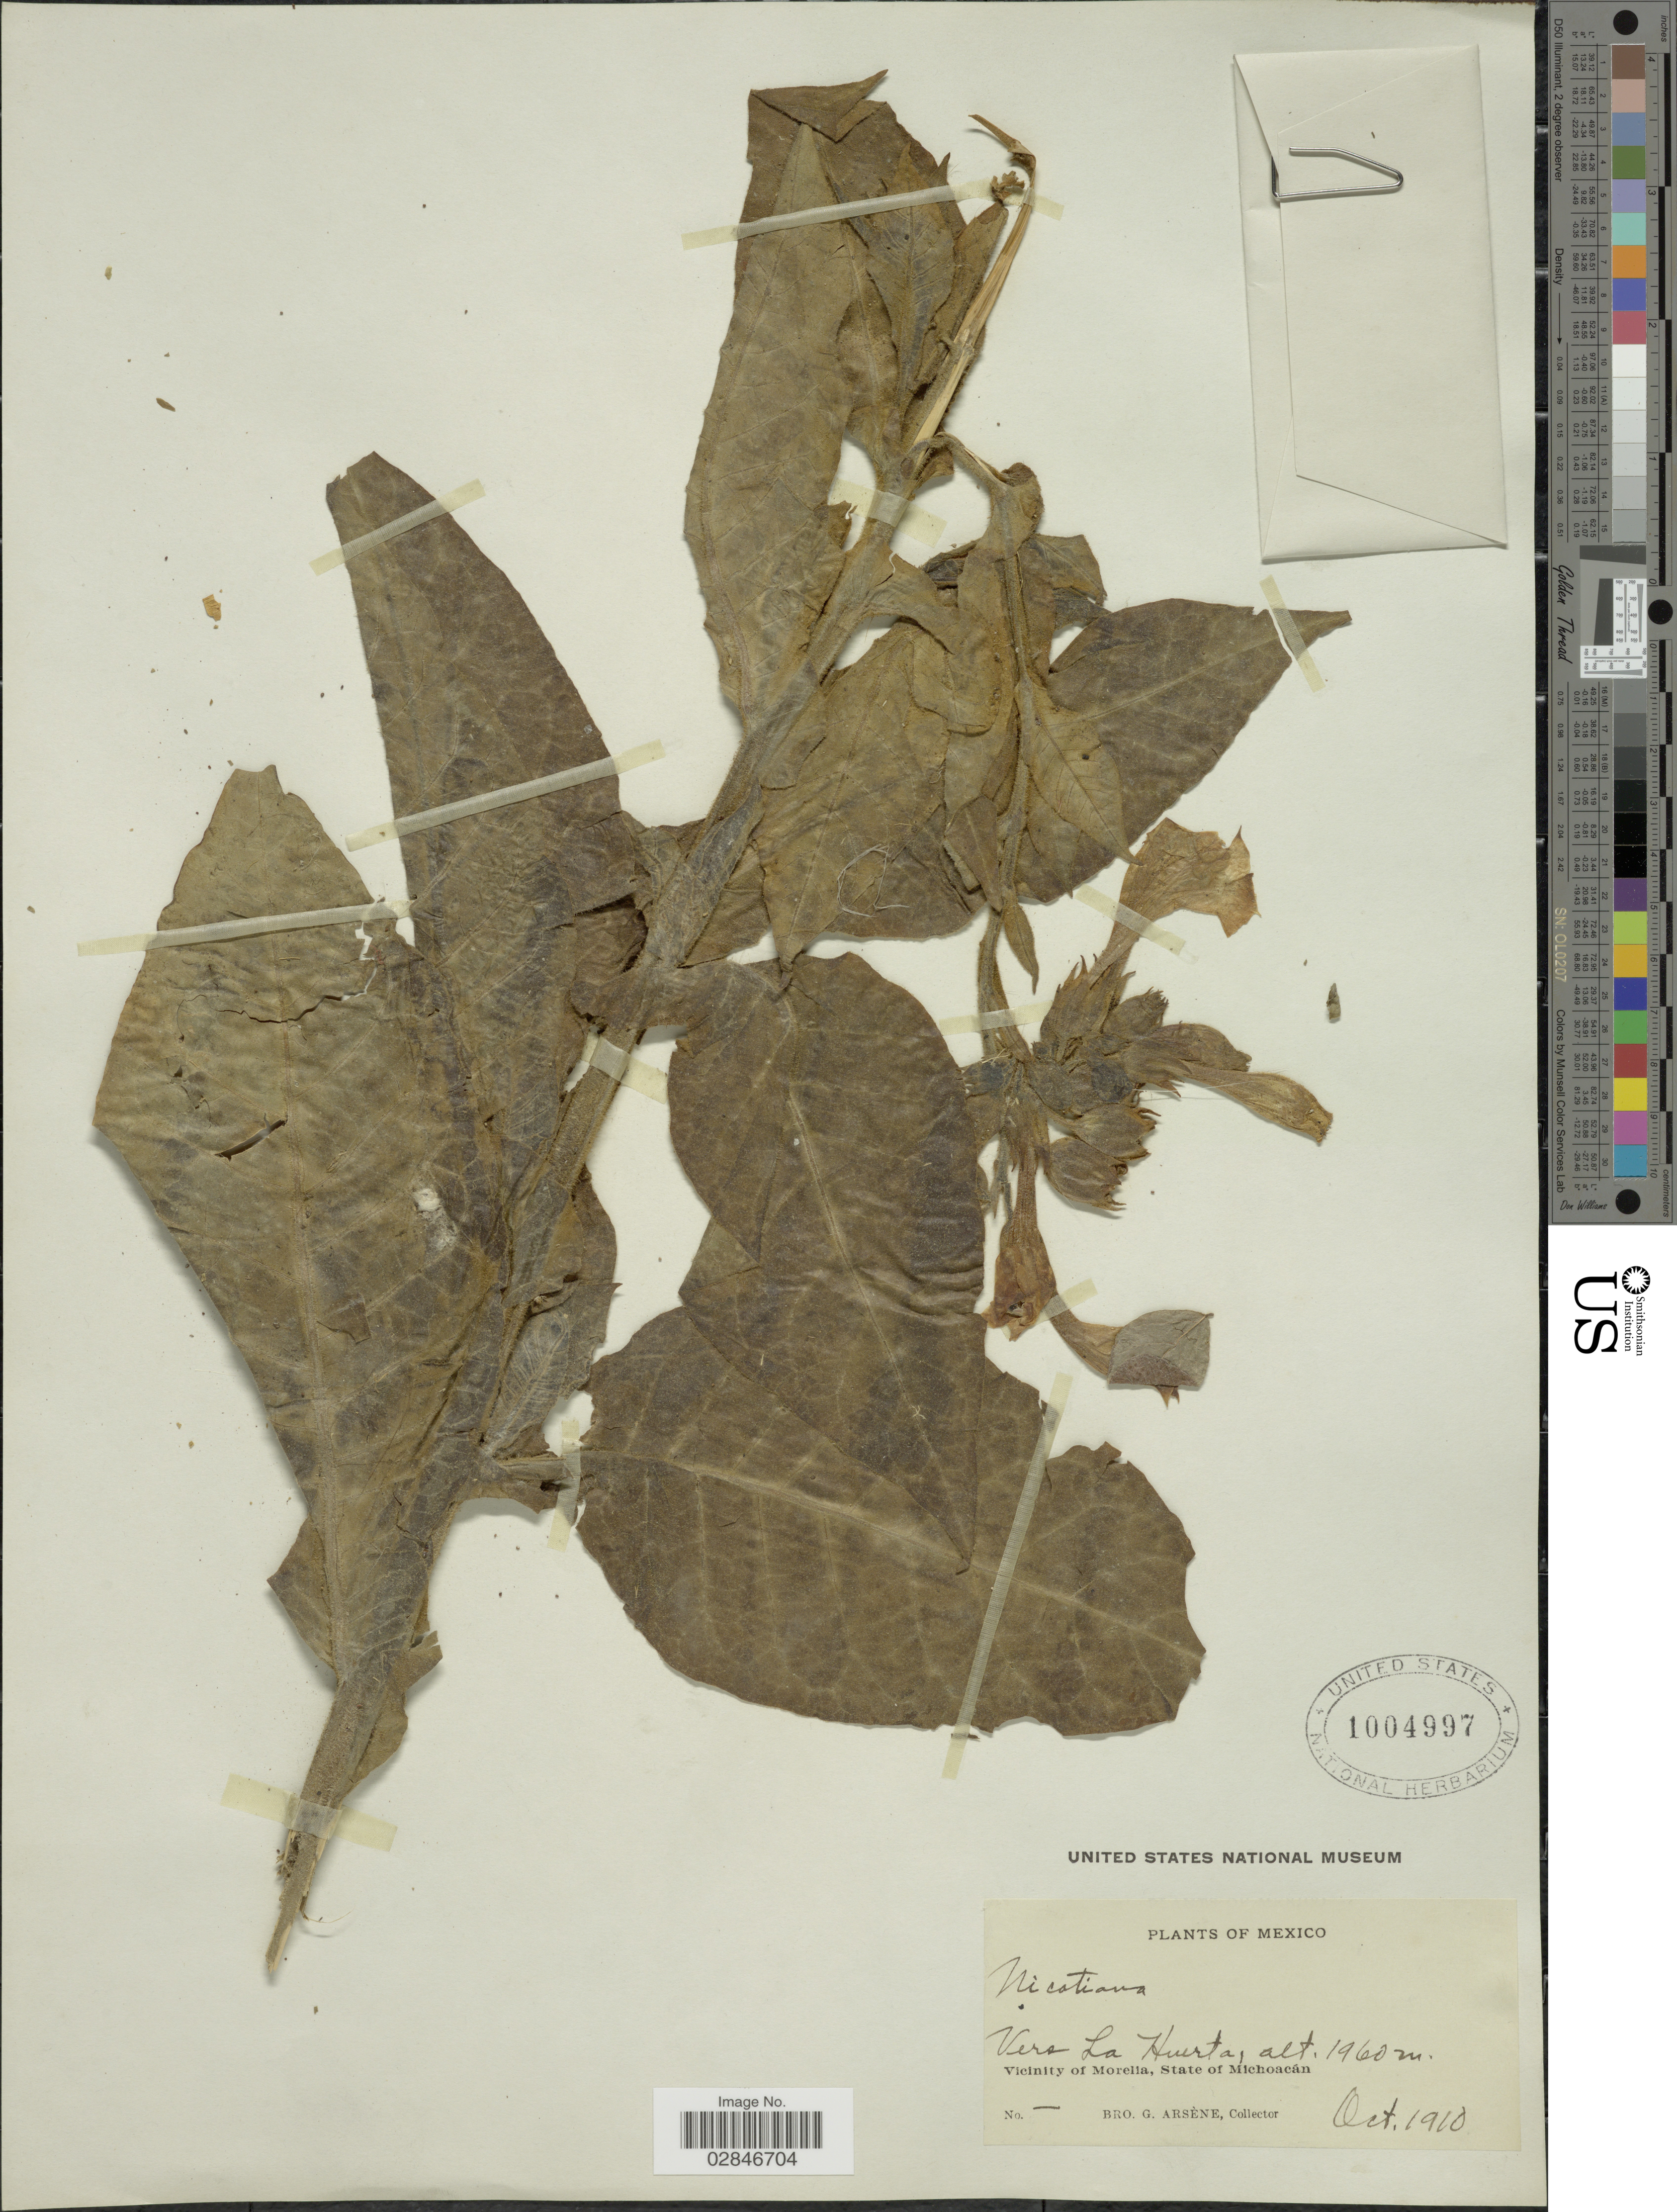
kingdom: Plantae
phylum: Tracheophyta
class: Magnoliopsida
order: Solanales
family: Solanaceae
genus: Nicotiana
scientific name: Nicotiana trigonophylla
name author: Dunal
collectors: Bro. G. Arsène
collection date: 1910-10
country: Mexico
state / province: Michoacán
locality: Vers La Huerta, Vicinity of Morelia.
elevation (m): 1960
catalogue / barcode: US 1004997